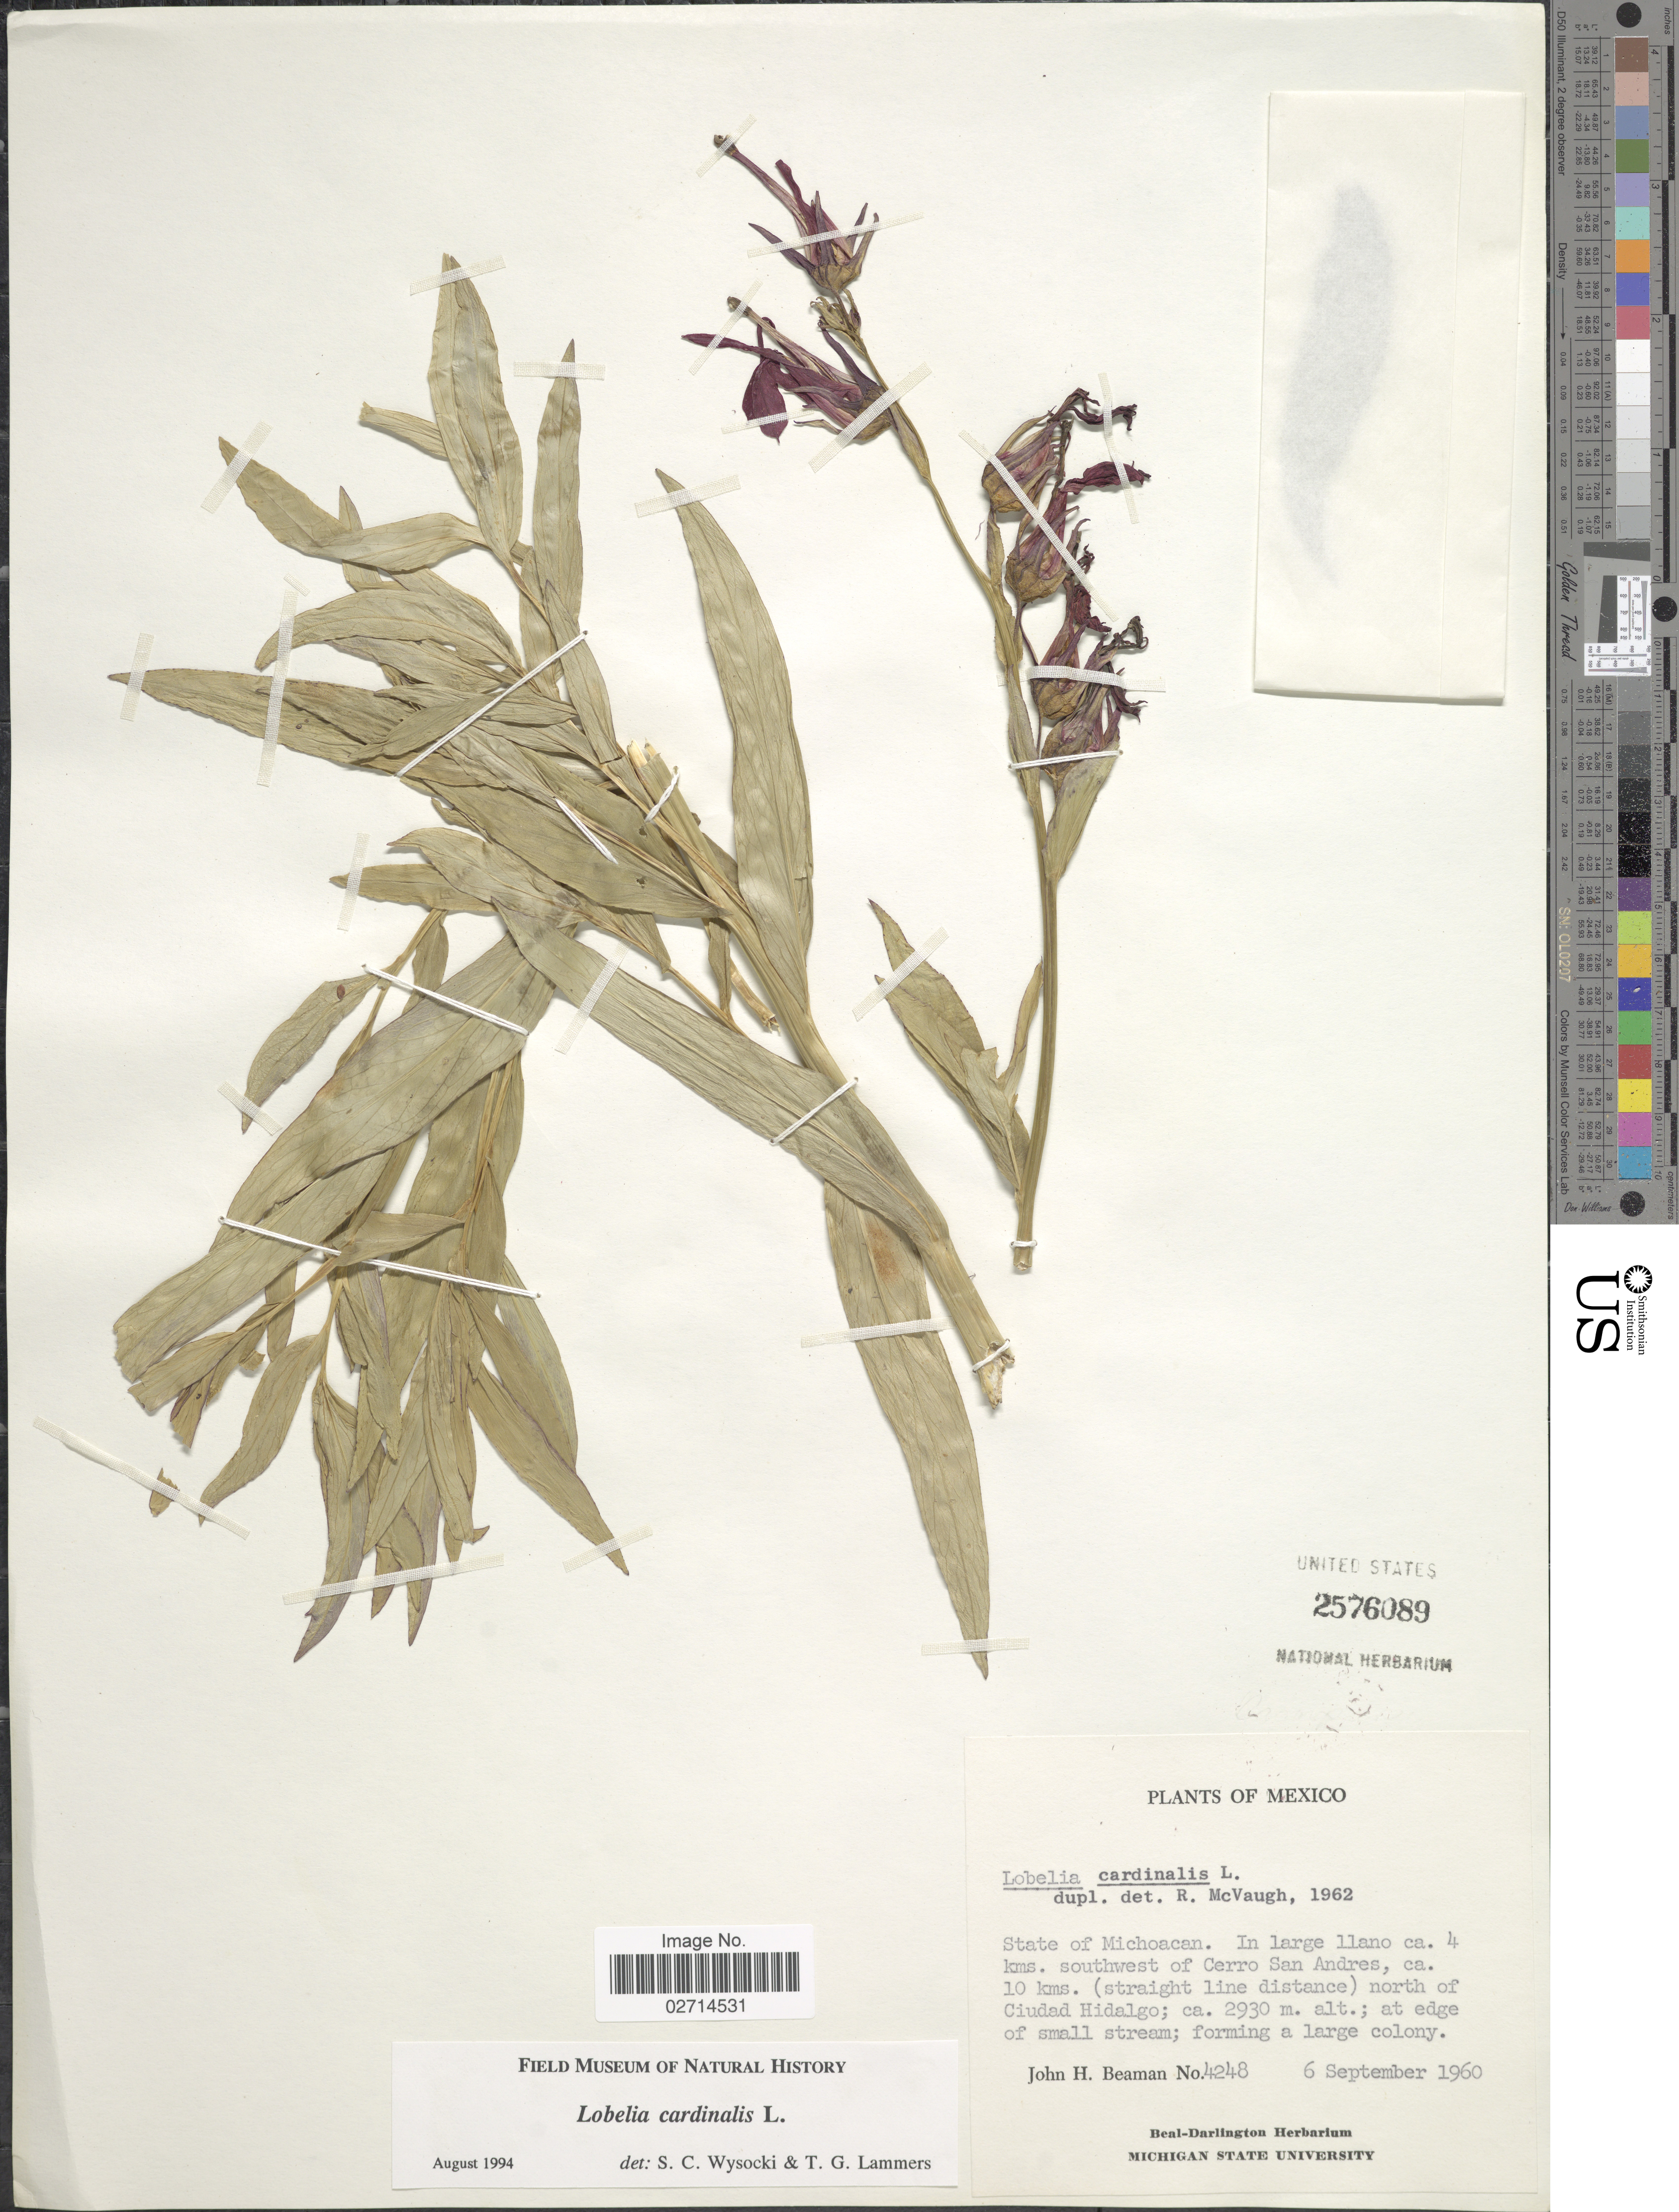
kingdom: Plantae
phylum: Tracheophyta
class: Magnoliopsida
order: Asterales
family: Campanulaceae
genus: Lobelia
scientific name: Lobelia cardinalis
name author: L.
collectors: J. H. Beaman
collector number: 4248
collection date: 1960-09-06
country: Mexico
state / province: Michoacán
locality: In large llano ca. 4 kms. southwest of Cerro San Andres, ca. 10 kms. ( straight line distance) north of Ciudad Hidalgo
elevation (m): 2930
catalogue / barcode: US 2576089